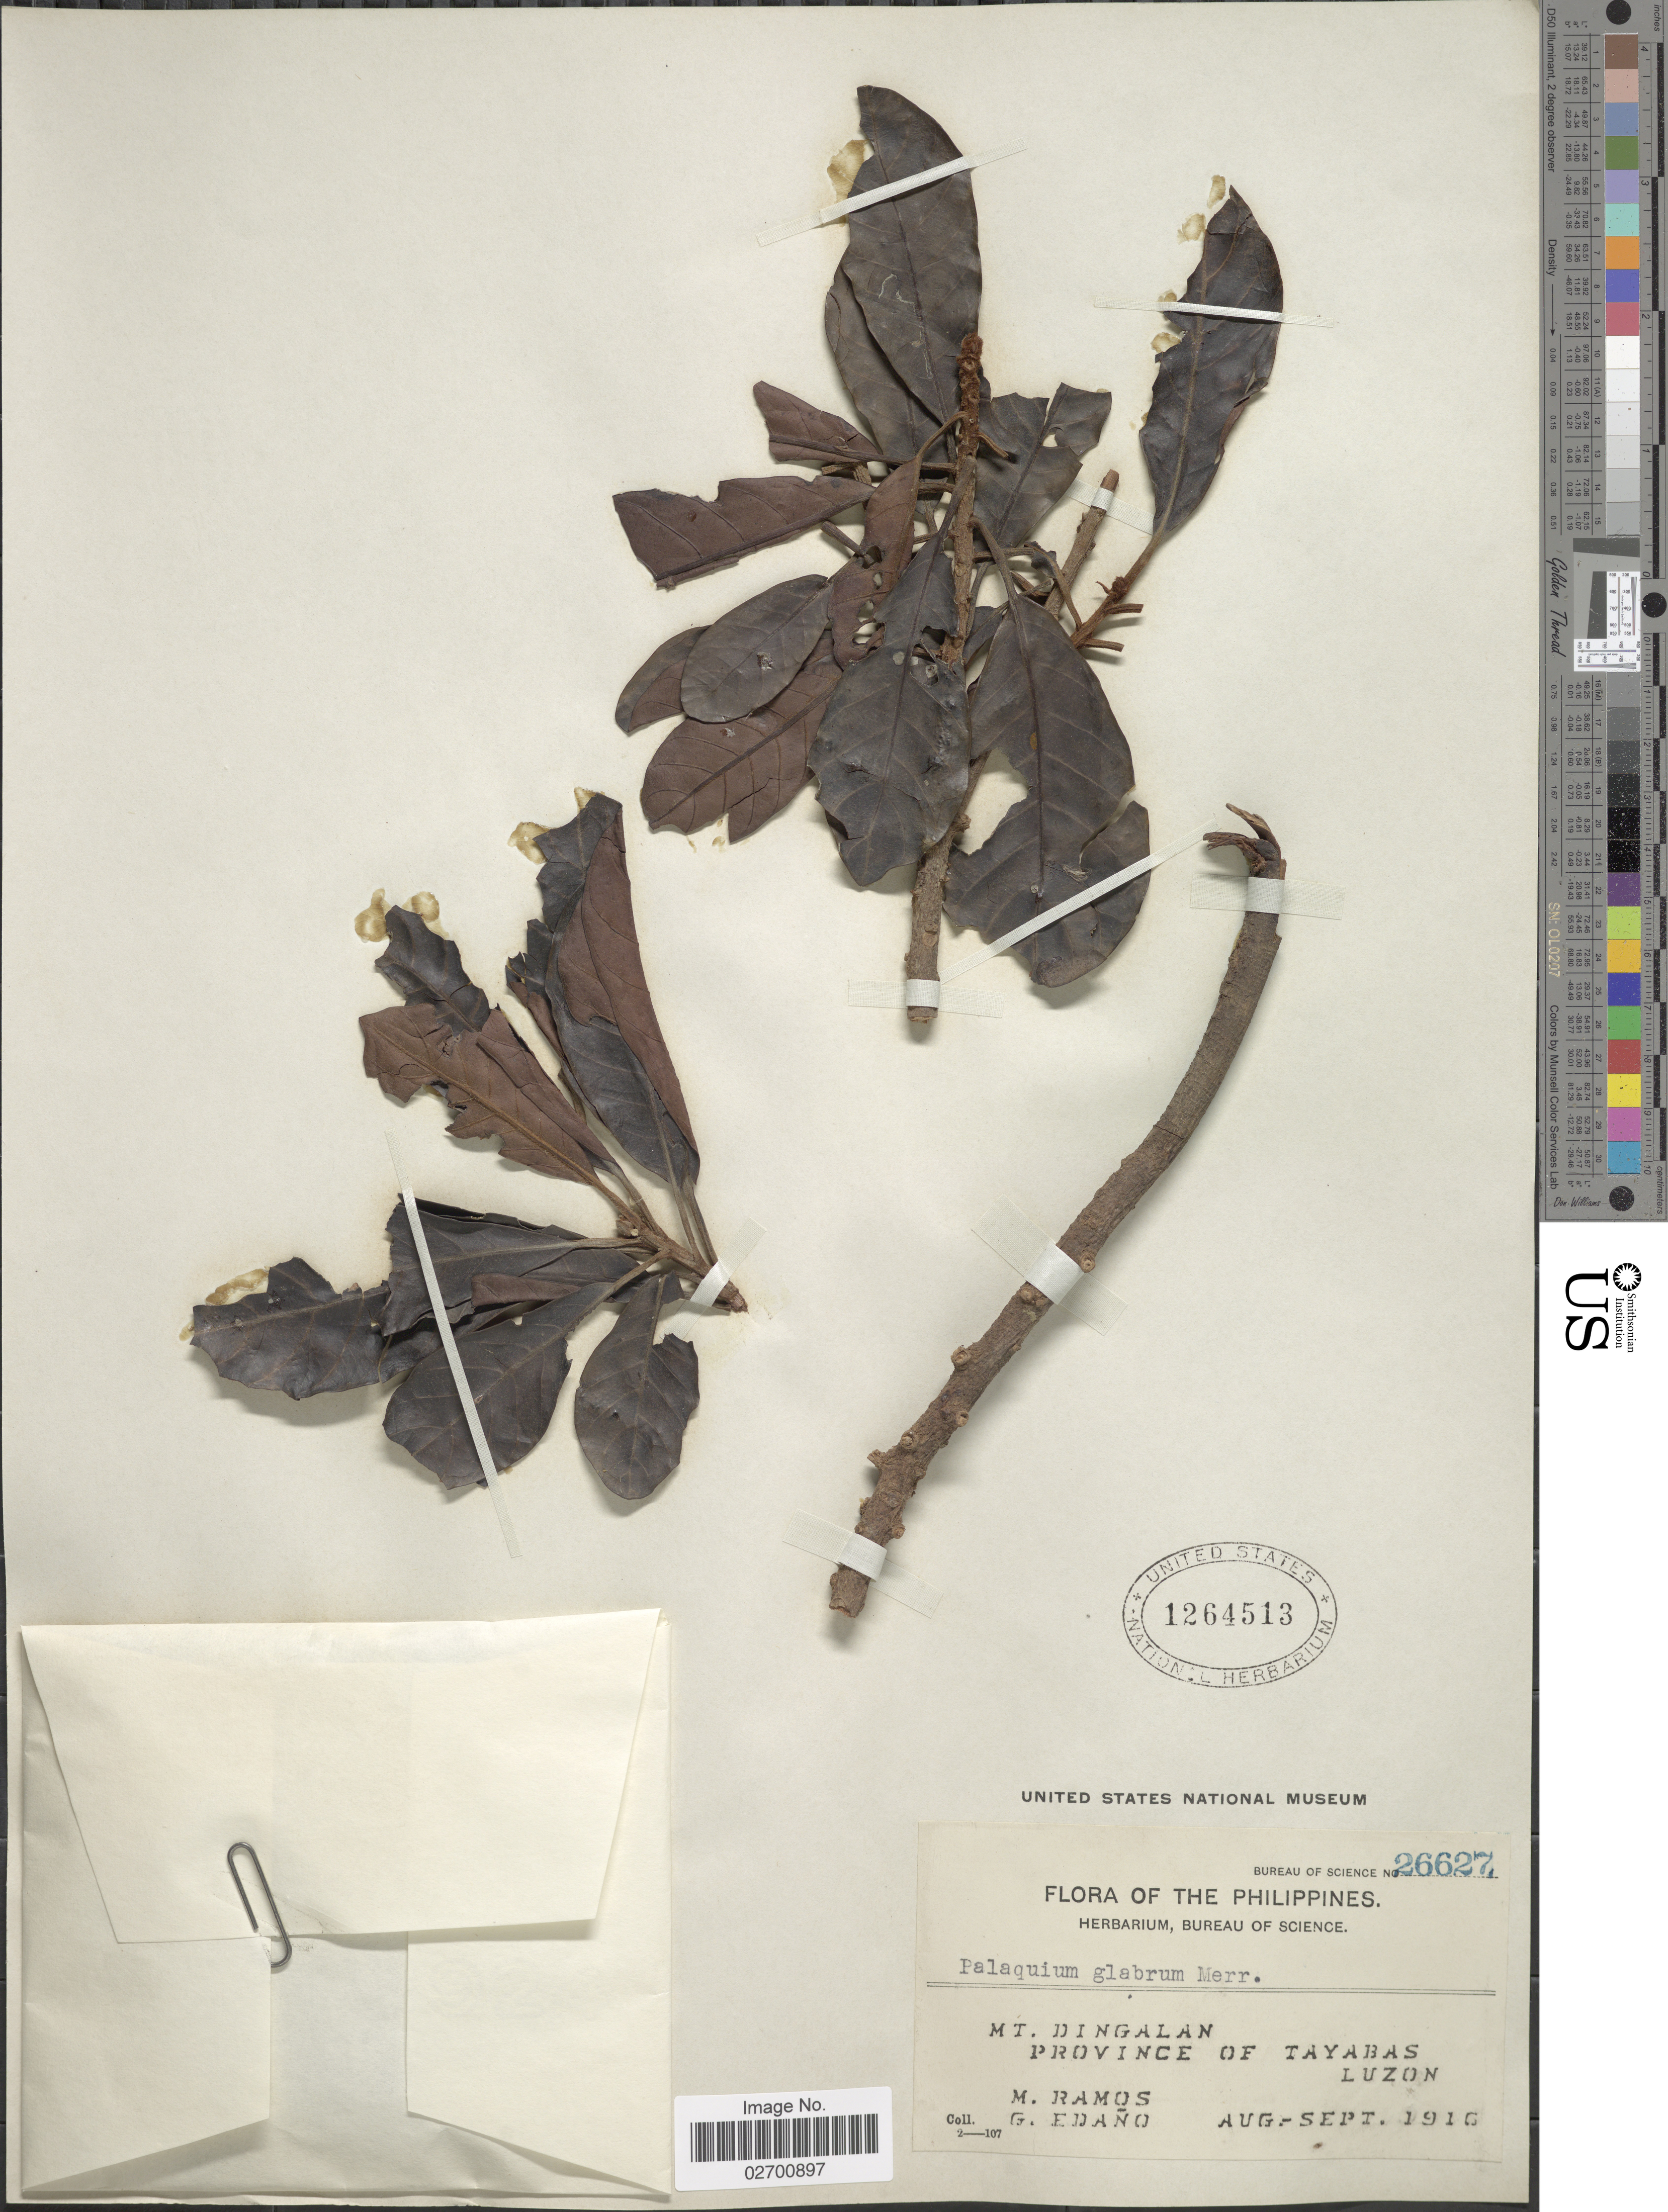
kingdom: Plantae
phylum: Tracheophyta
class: Magnoliopsida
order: Ericales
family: Sapotaceae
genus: Palaquium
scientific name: Palaquium glabrum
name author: Merr.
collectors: M. Ramos & G. Edaño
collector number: Bureau of Science 26627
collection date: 1916-08/1916-09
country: Philippines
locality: Mt. Dingalan, Province of Tayabas, Luzon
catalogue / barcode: US 1264513